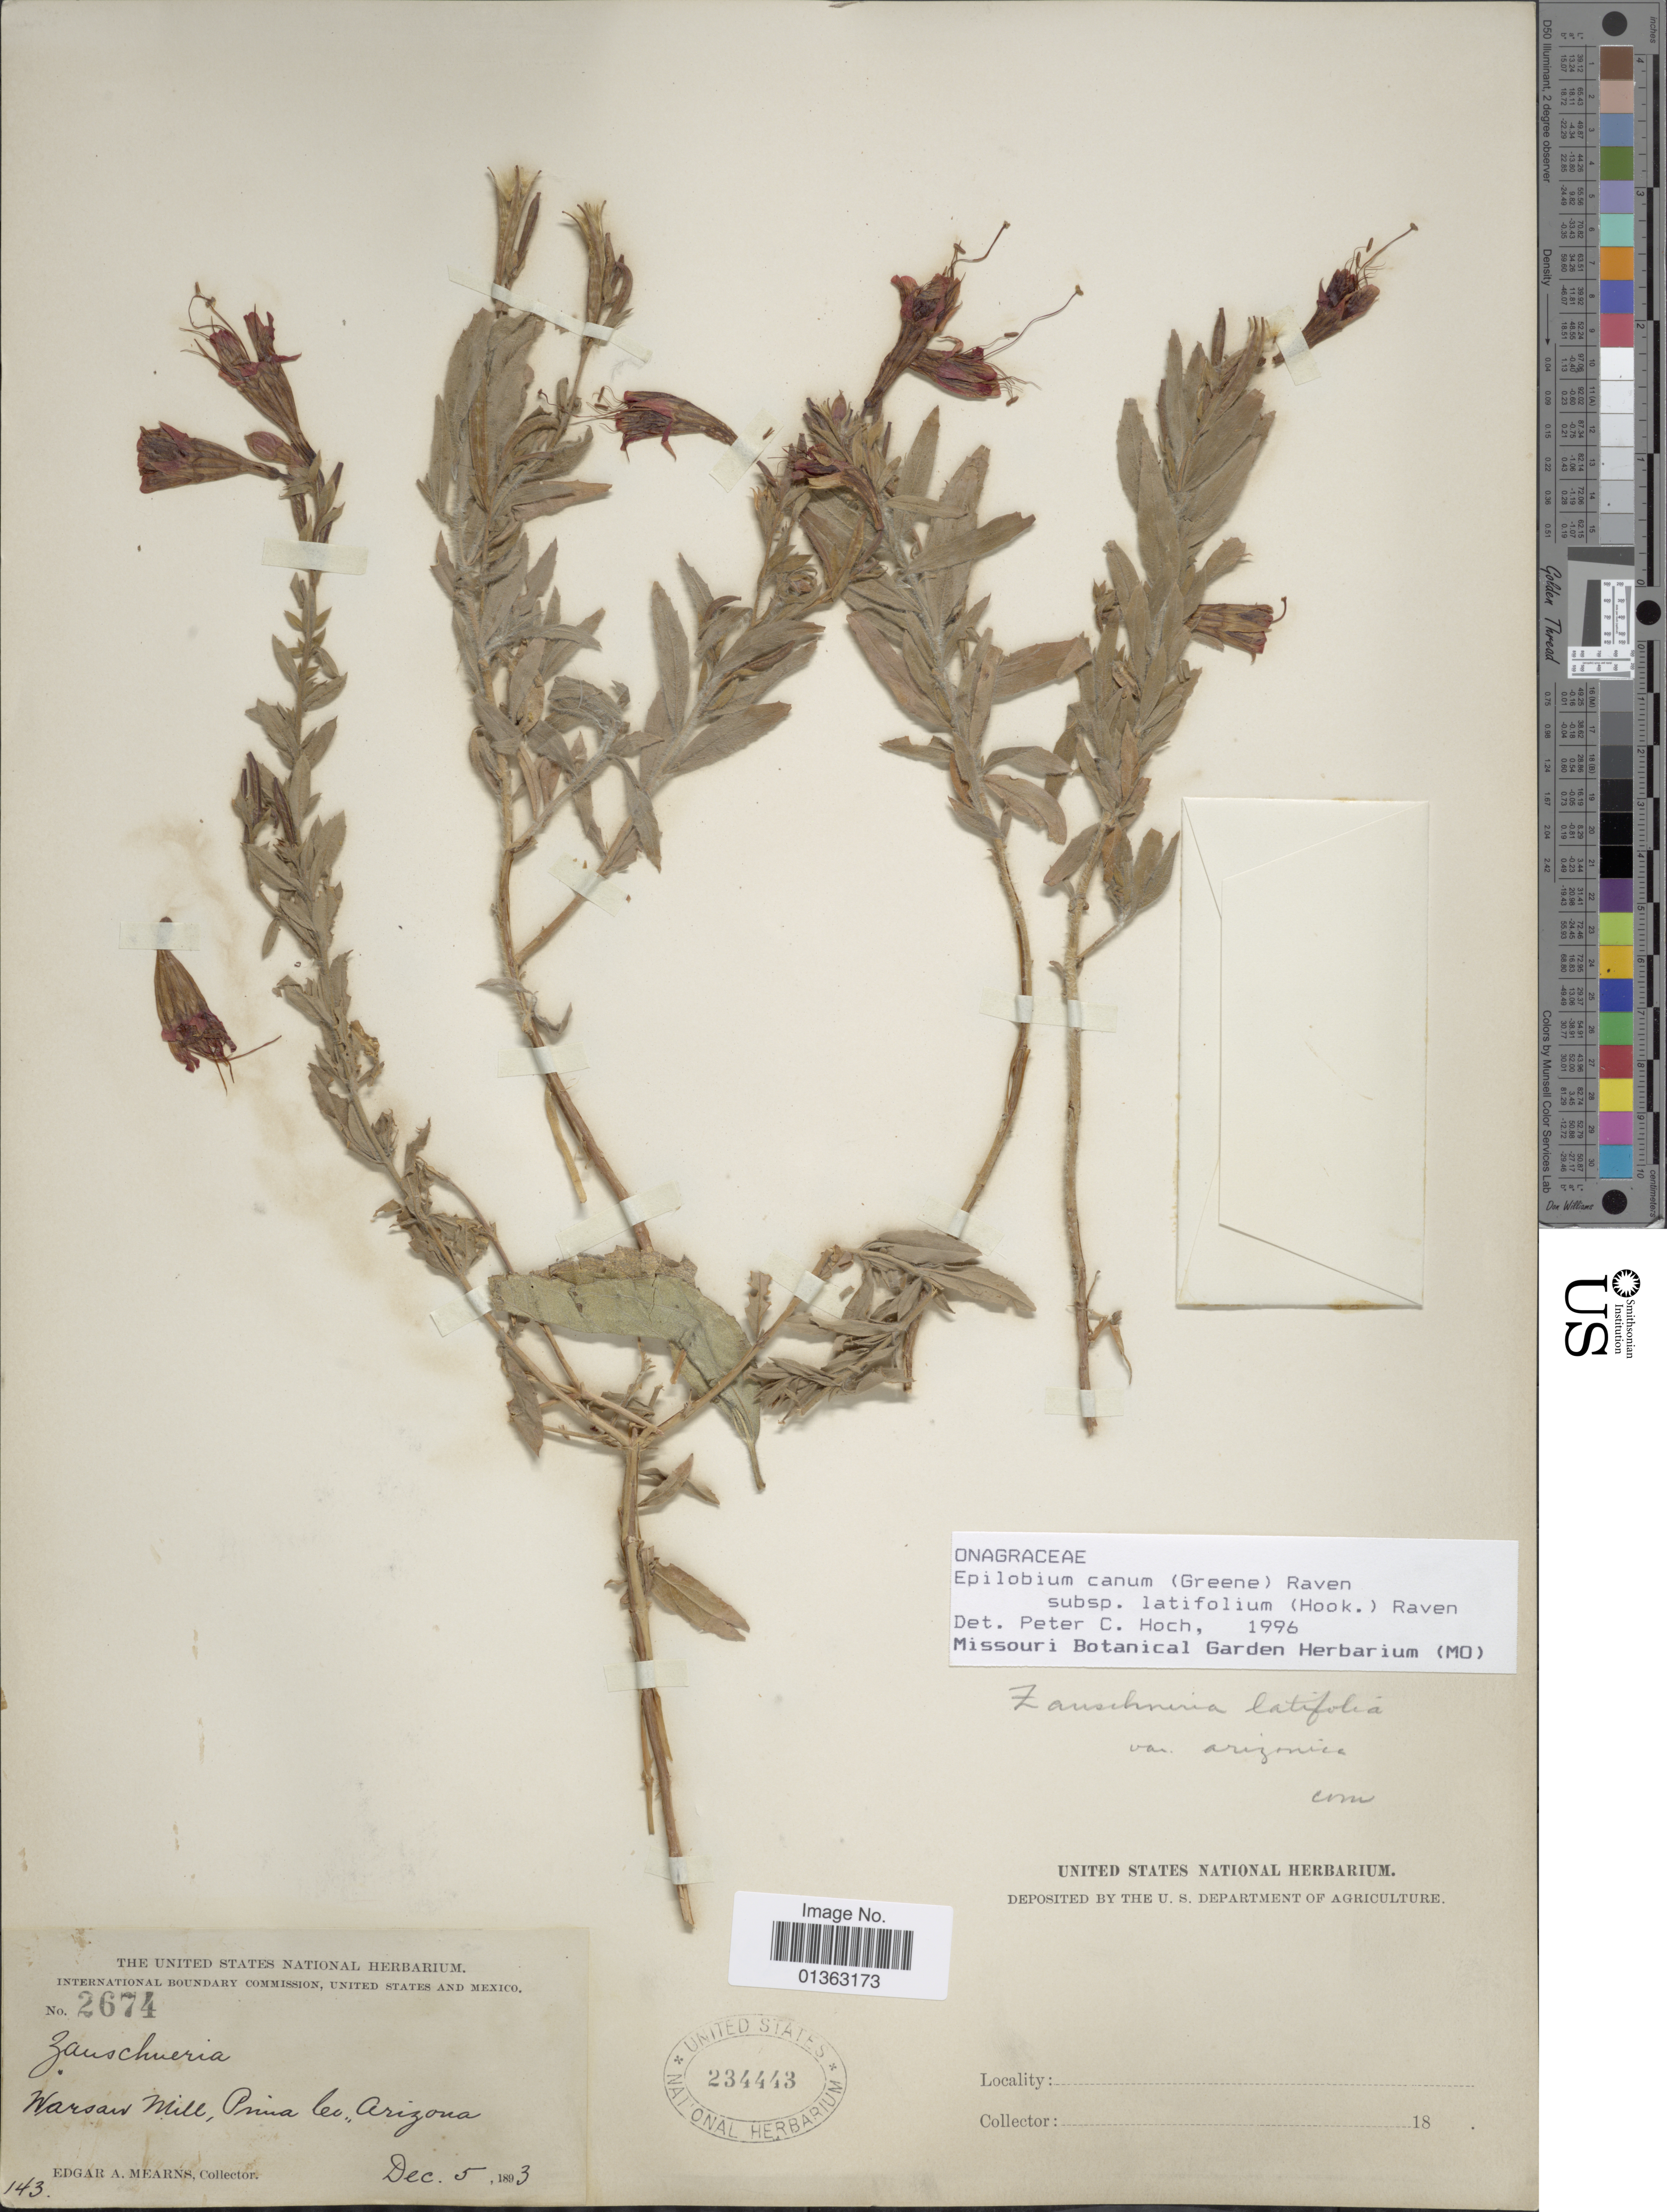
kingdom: Plantae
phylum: Tracheophyta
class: Magnoliopsida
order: Myrtales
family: Onagraceae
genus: Epilobium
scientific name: Epilobium canum subsp. latifolium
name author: (Hook.) P.H. Raven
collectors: E. A. Mearns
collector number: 143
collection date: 1893-12-05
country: United States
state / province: Arizona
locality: Warsaw Mill, Pima Co.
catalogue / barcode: US 234443